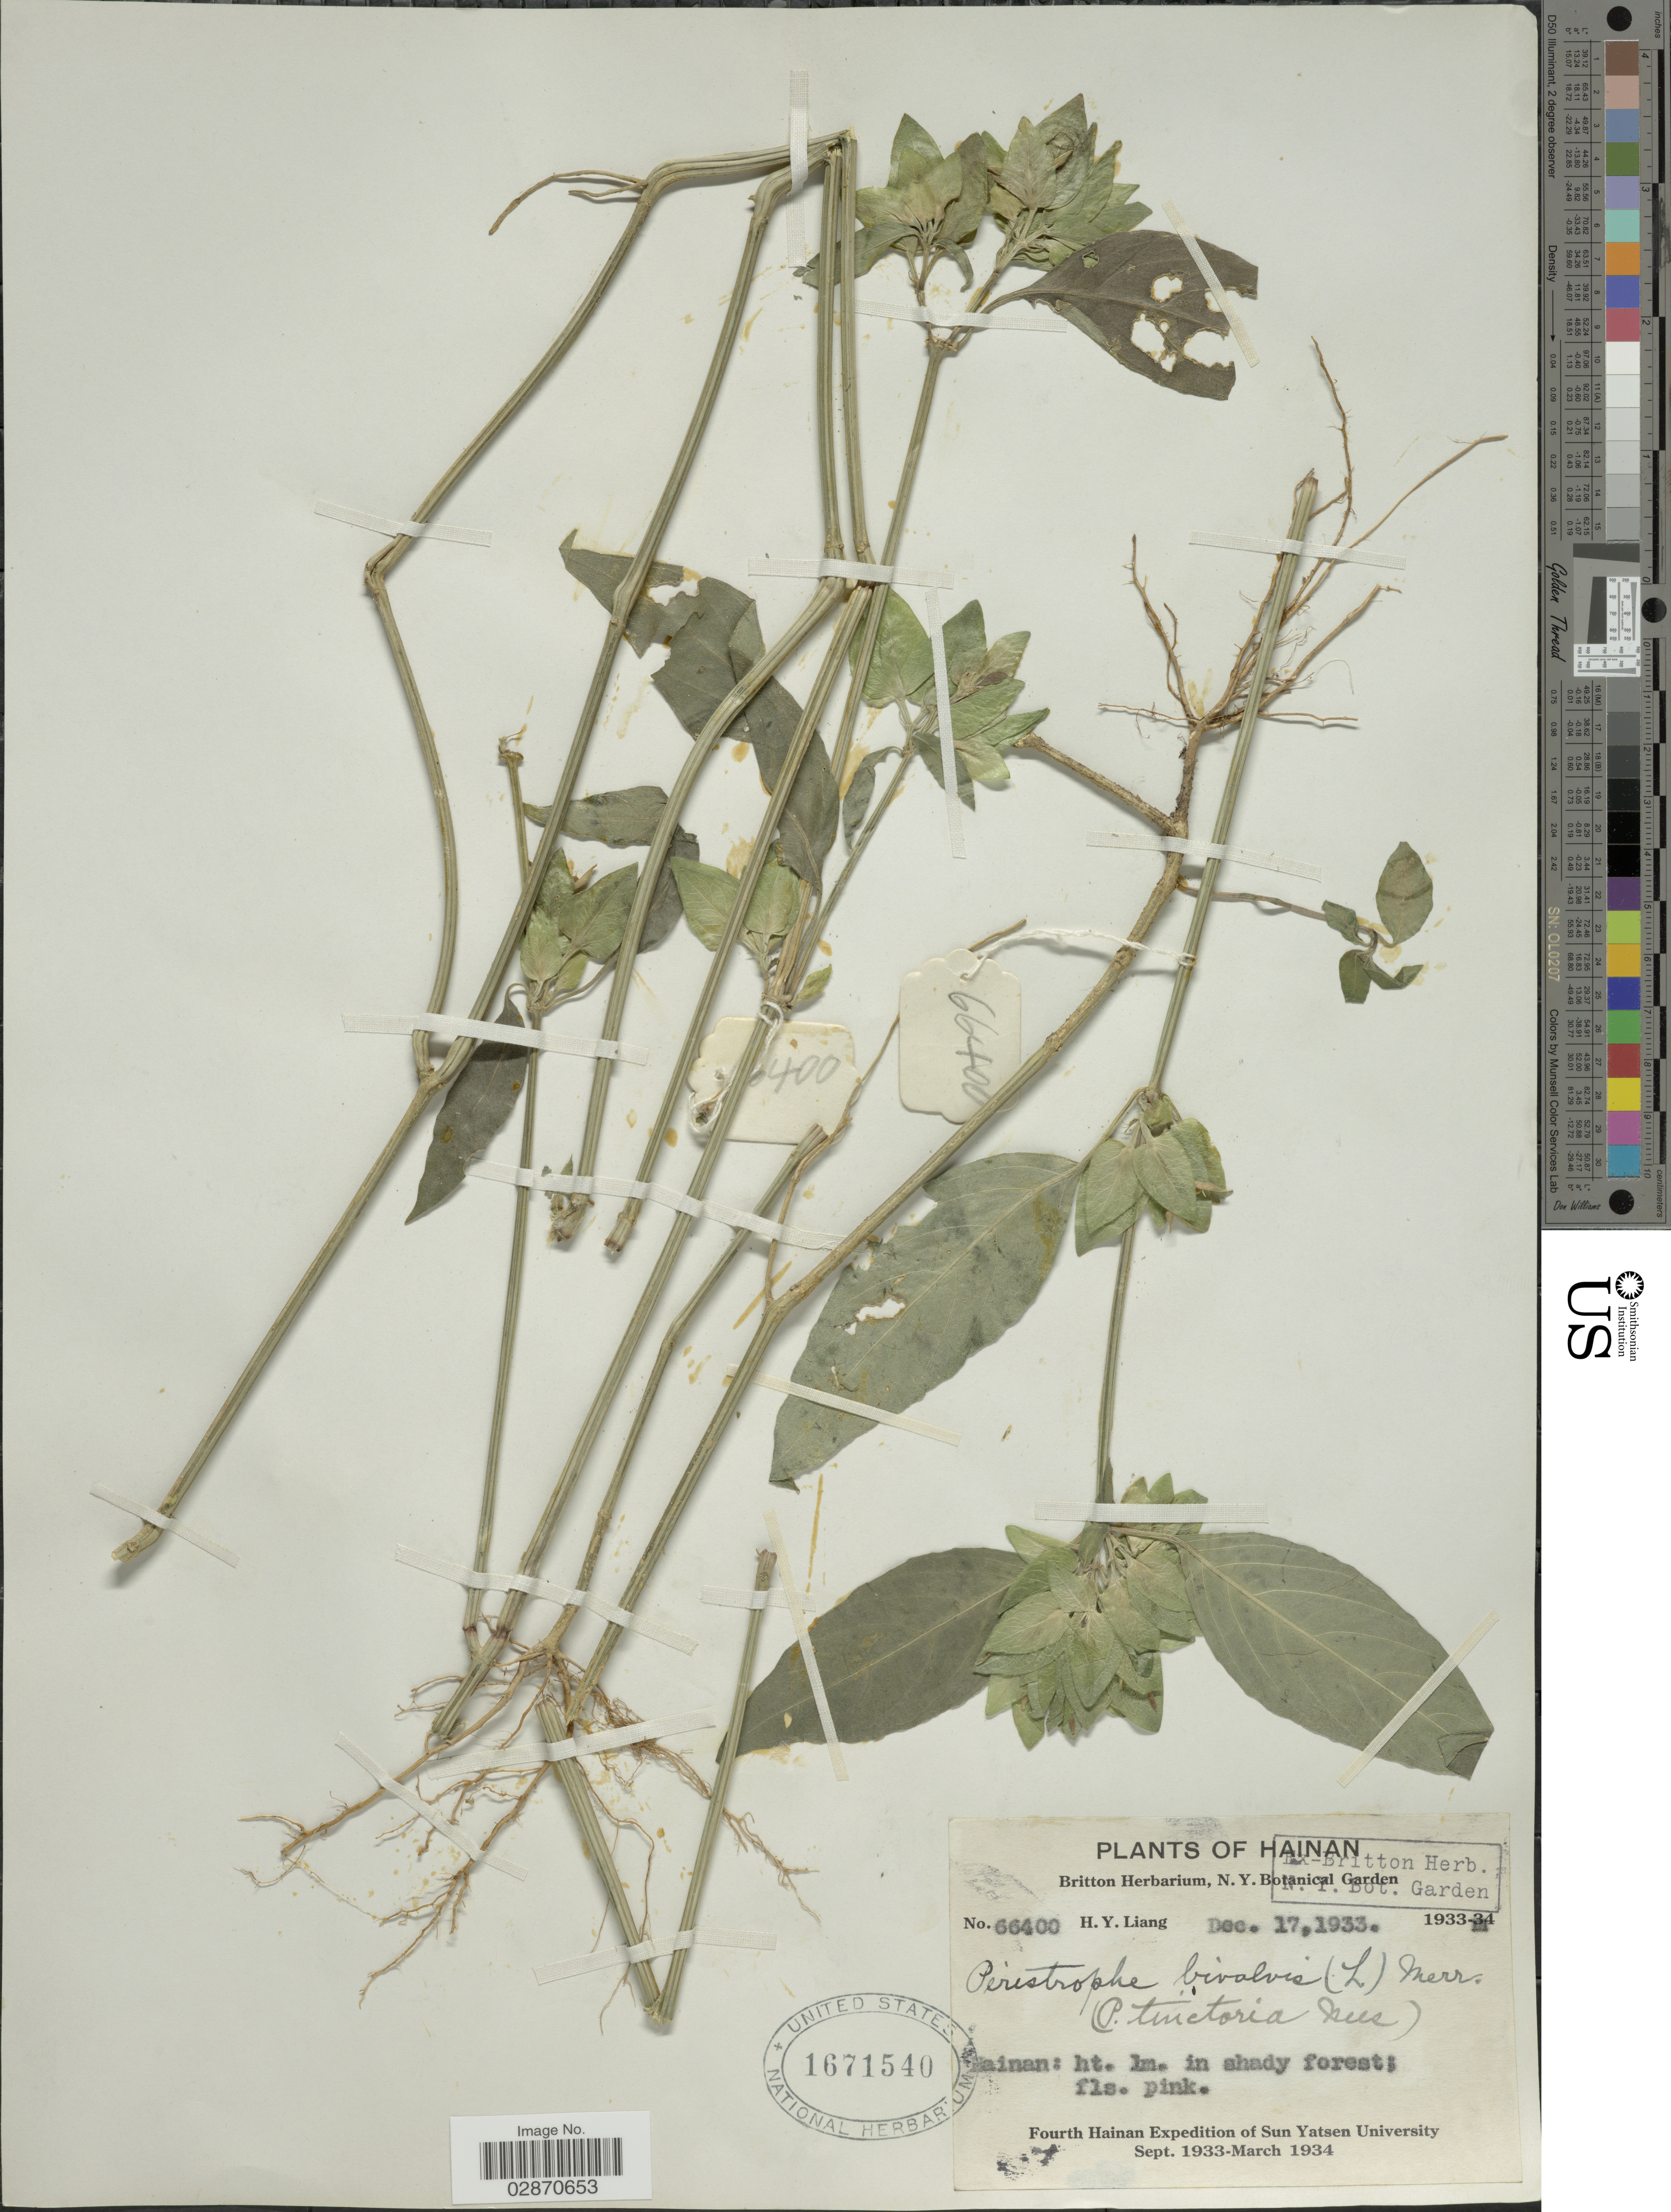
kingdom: Plantae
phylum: Tracheophyta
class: Magnoliopsida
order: Lamiales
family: Acanthaceae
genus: Peristrophe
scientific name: Peristrophe bivalvis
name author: (L.) Merr.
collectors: H. Y. Liang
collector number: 66400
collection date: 1933-12-17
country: China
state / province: Hainan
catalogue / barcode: US 1671540